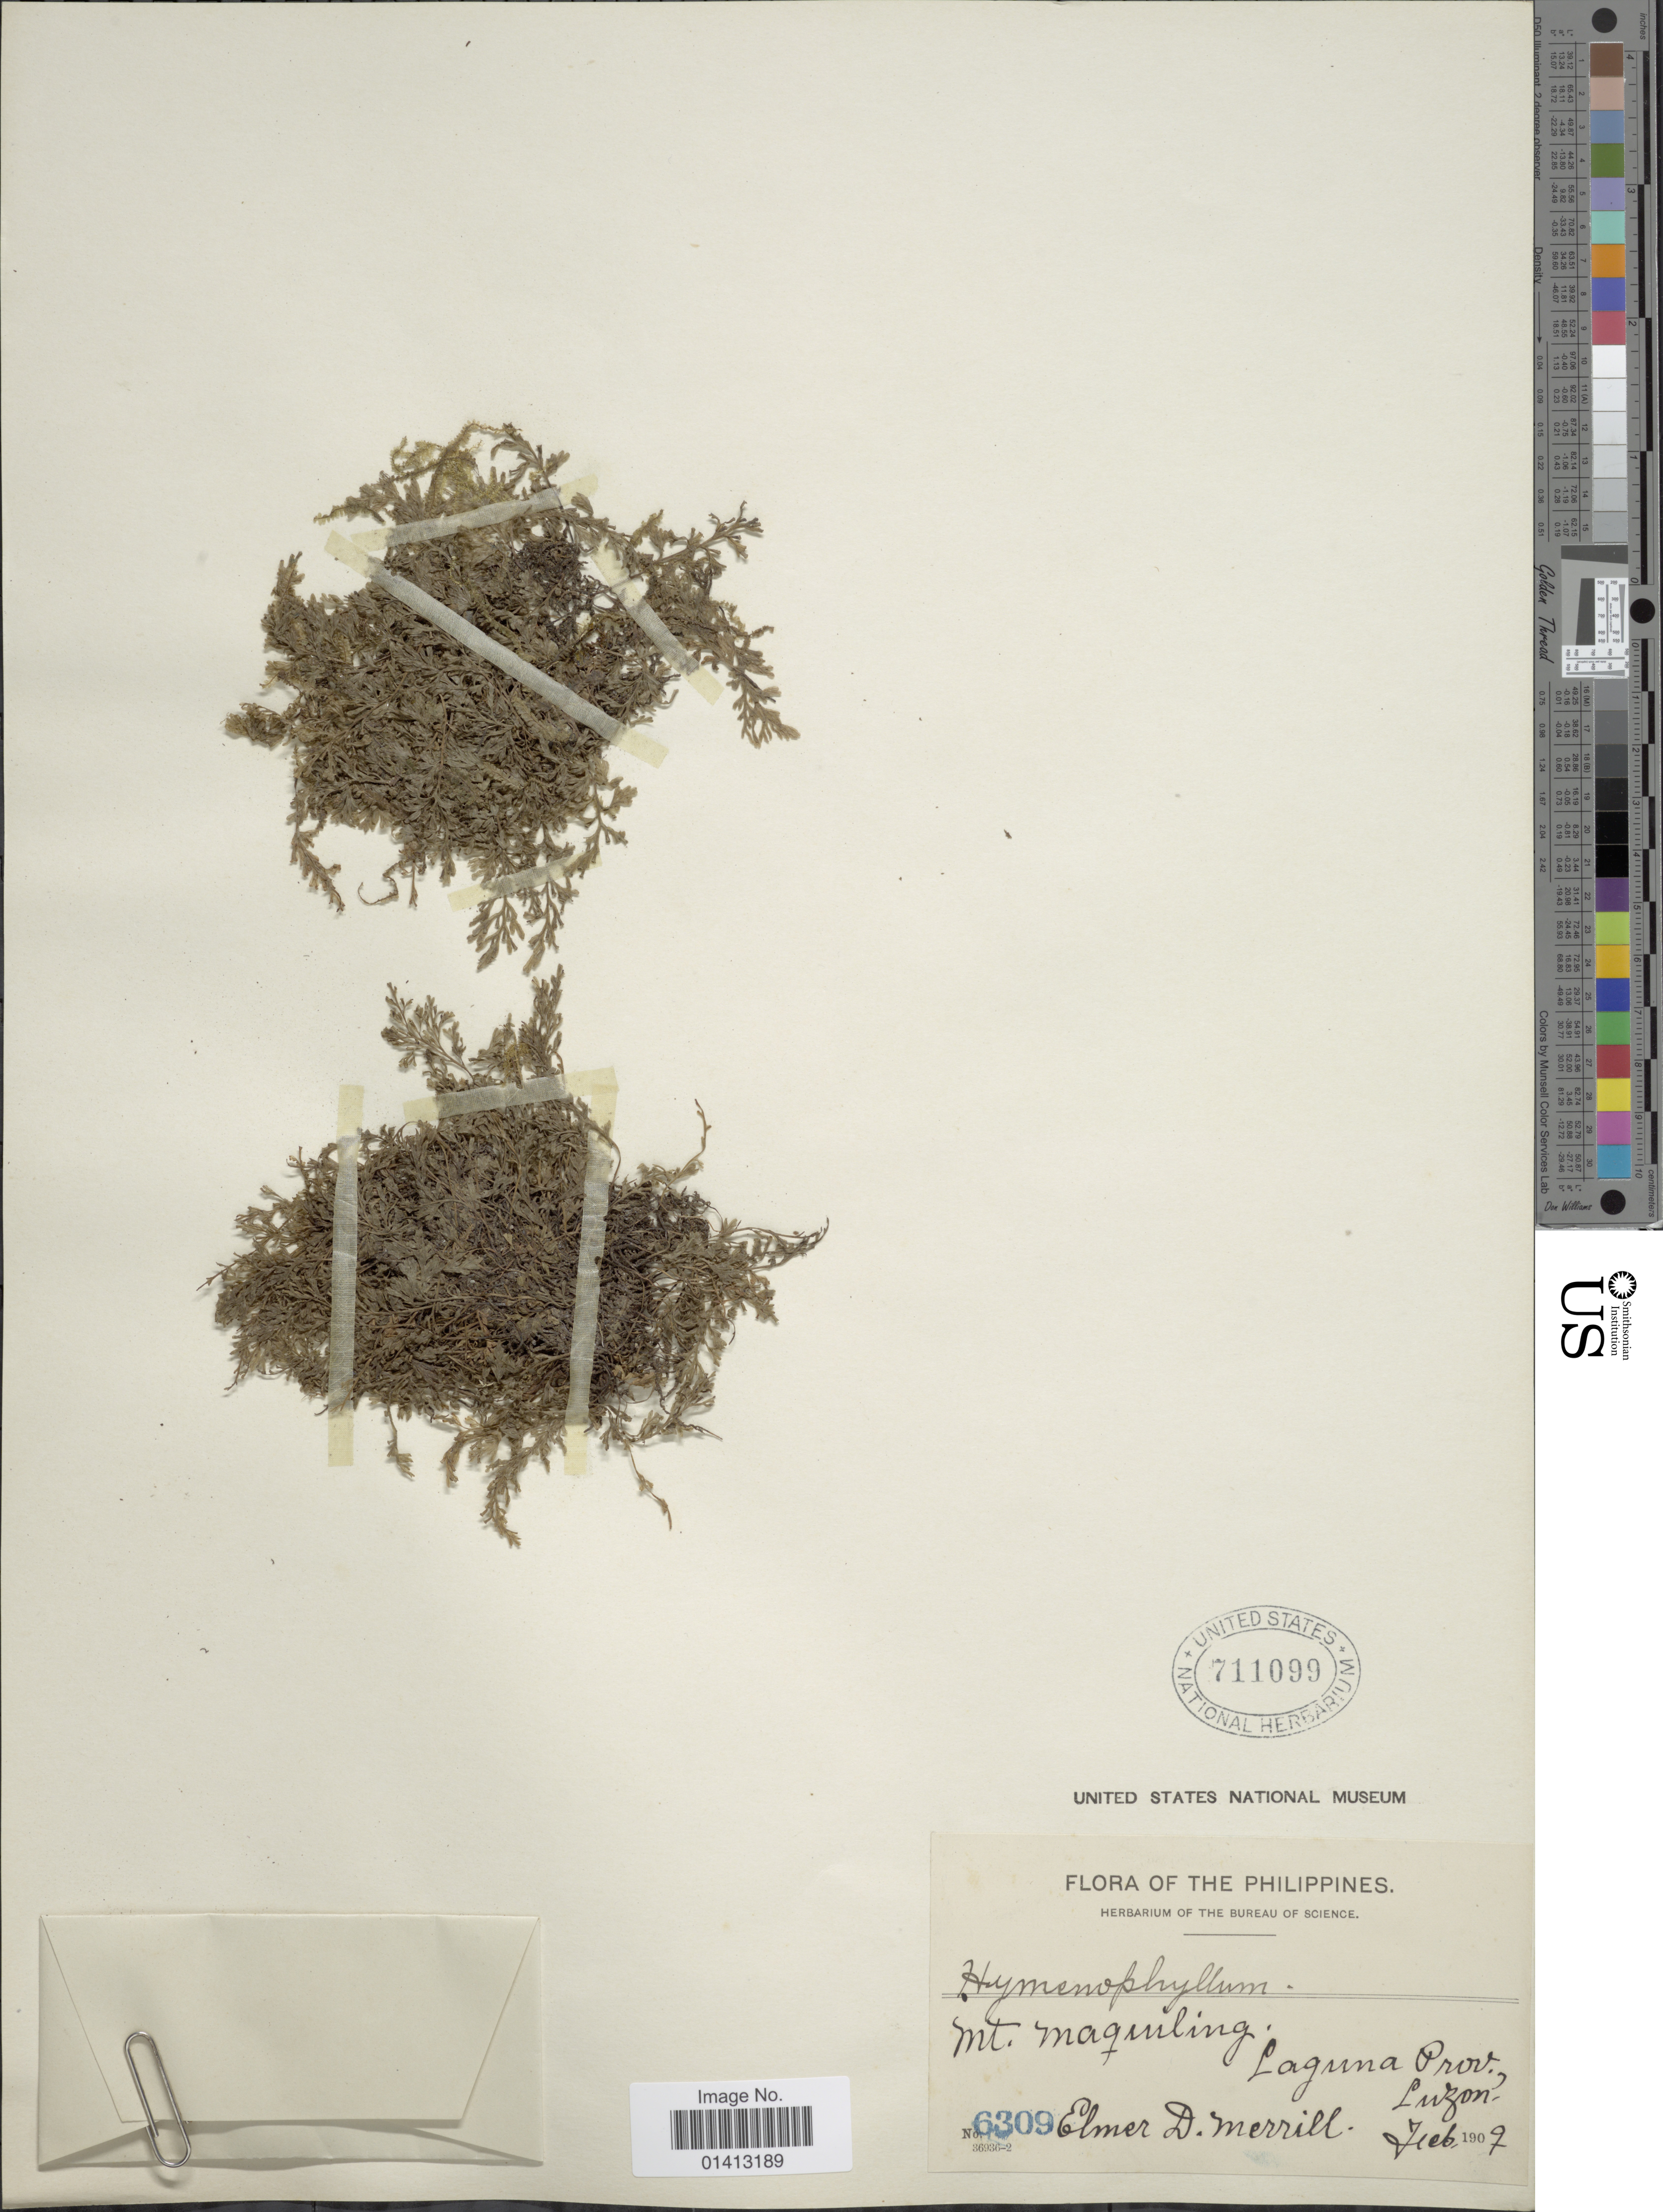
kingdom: Plantae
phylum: Tracheophyta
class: Polypodiopsida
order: Hymenophyllales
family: Hymenophyllaceae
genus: Crepidomanes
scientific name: Crepidomanes sp.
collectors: E. D. Merrill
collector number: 6309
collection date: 1907-02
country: Philippines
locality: Mt Maquiling, Laguna Prov, Luzon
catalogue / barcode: US 711099